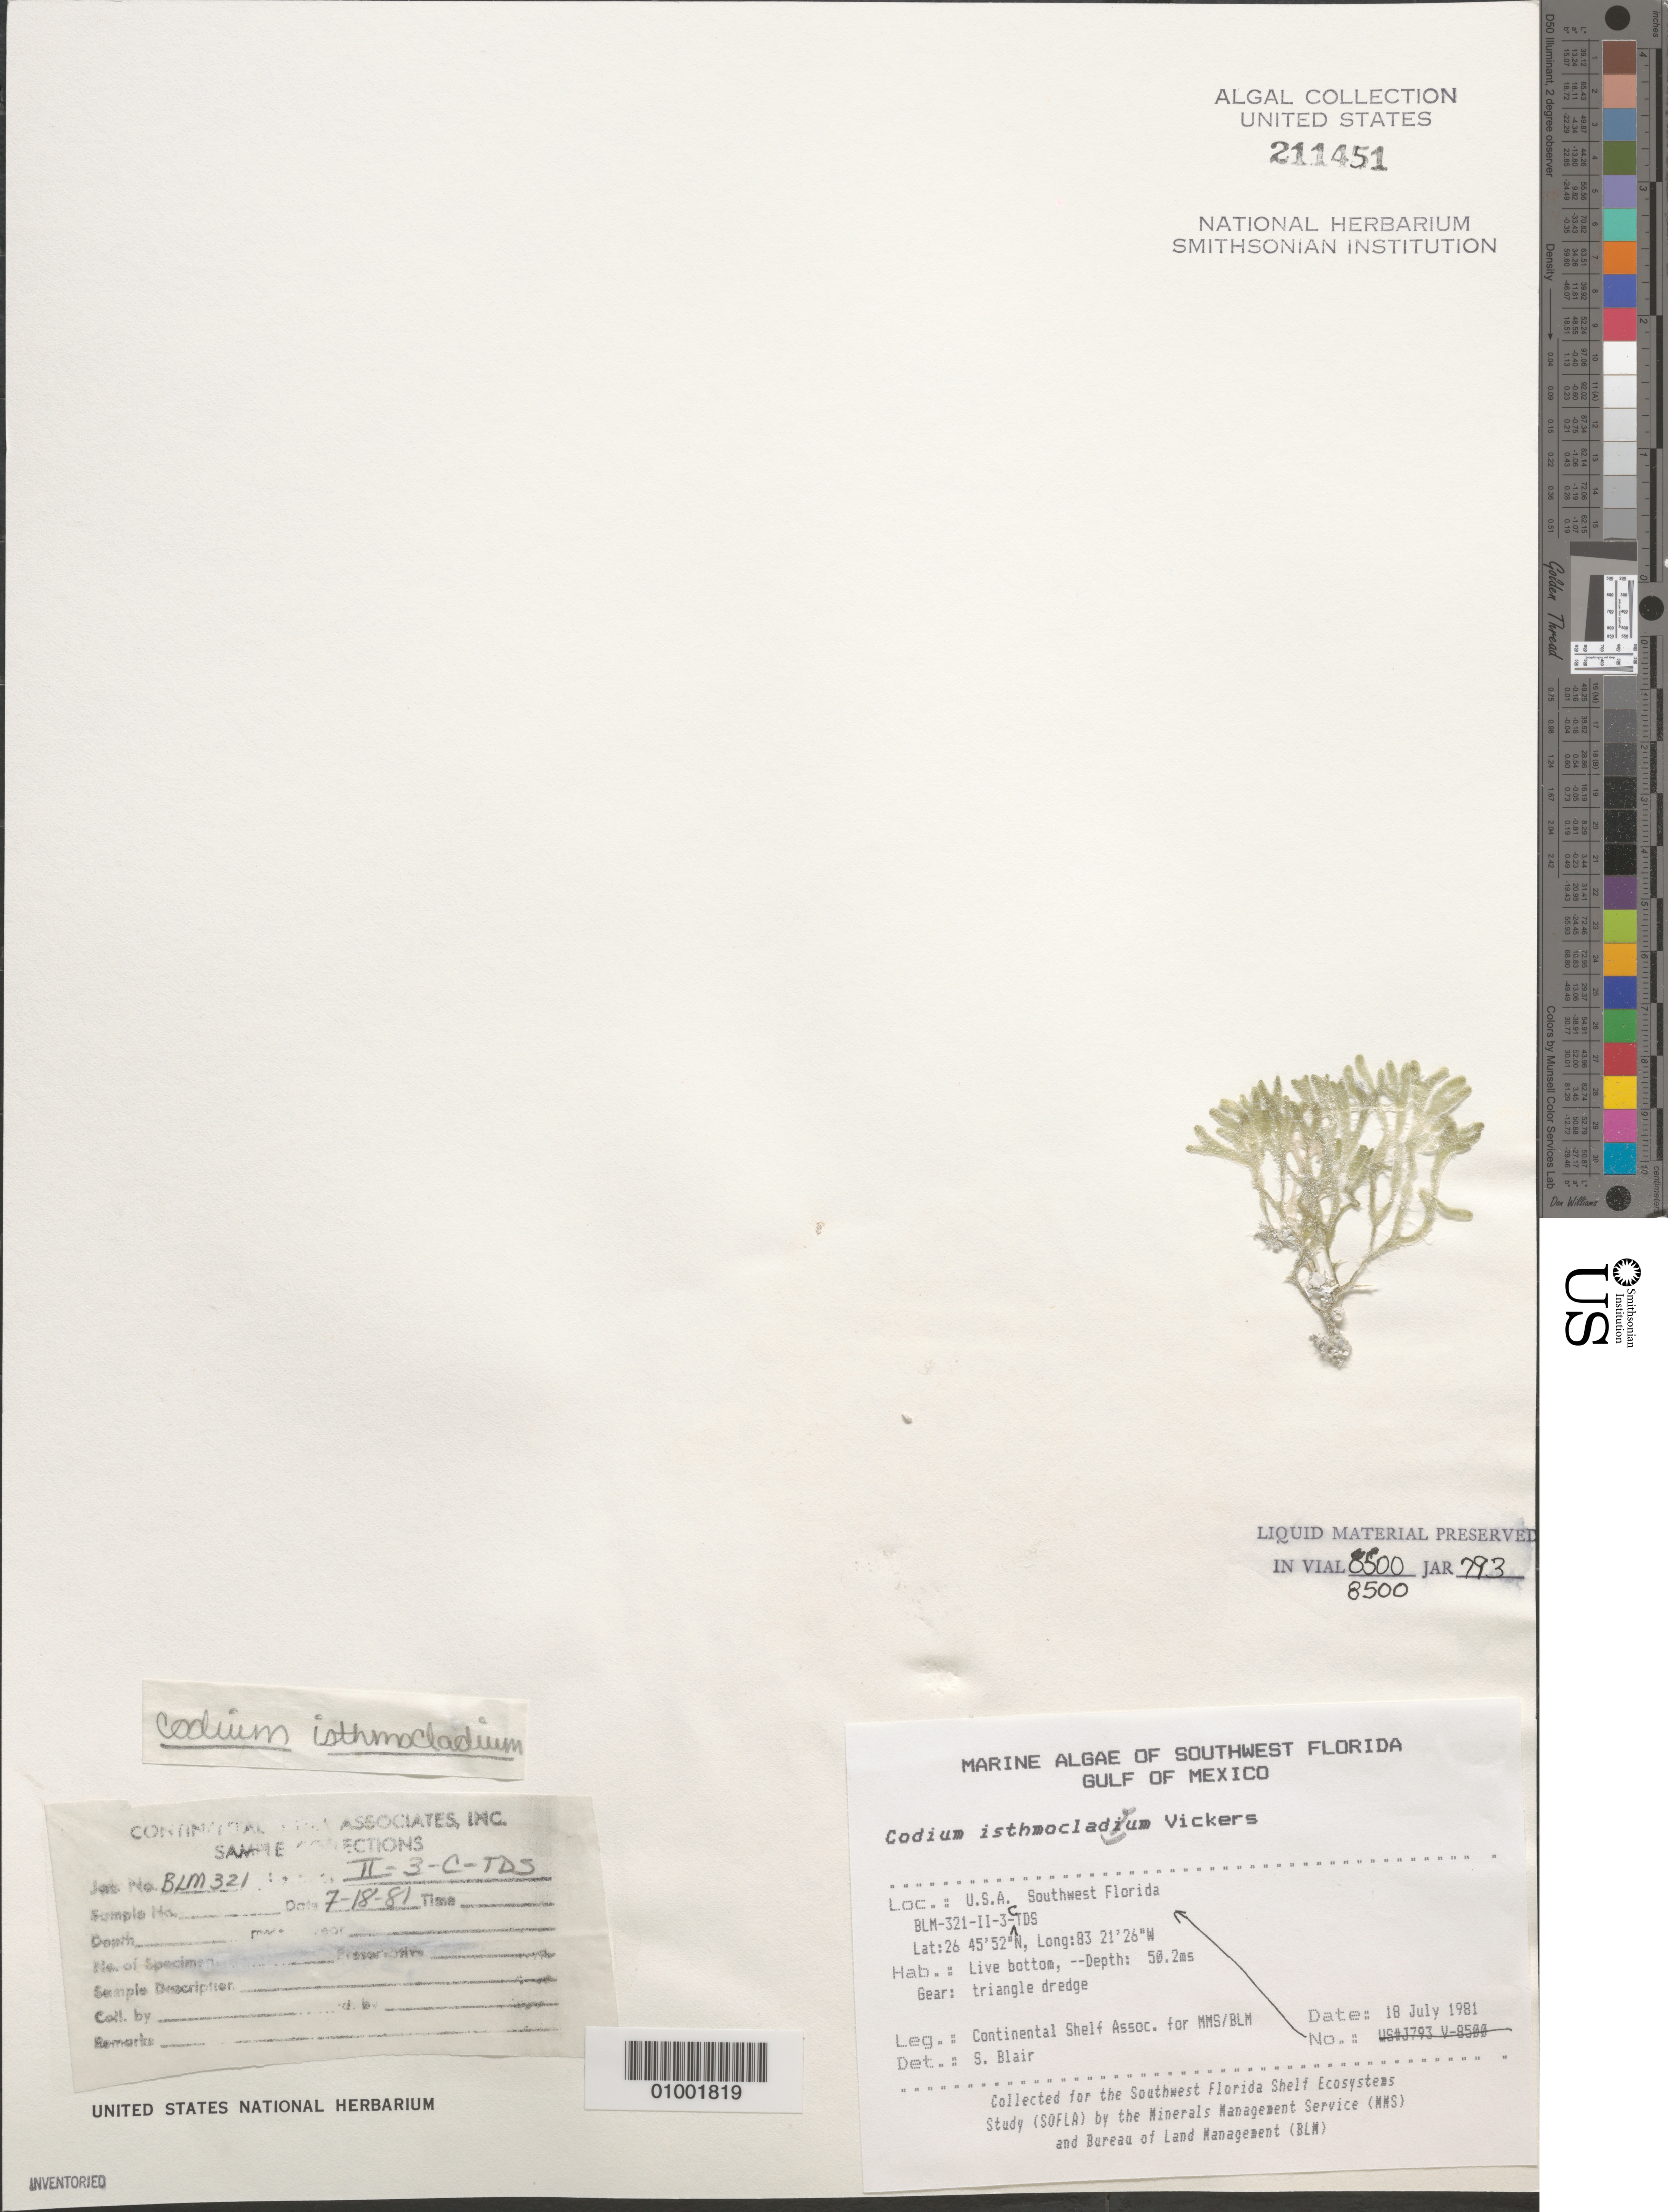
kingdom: Plantae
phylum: Chlorophyta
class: Ulvophyceae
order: Bryopsidales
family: Codiaceae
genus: Codium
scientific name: Codium isthmocladum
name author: Vickers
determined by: Blair, S. M.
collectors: Continental Shelf Associates for the MMS/BLM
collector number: BLM-321-II-3-C-TDS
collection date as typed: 18 Jul 1981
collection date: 1981-07-18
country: United States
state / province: Florida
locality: Gulf of Mexico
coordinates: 26 45'52"N, 83 21'26"W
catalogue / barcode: US 211451